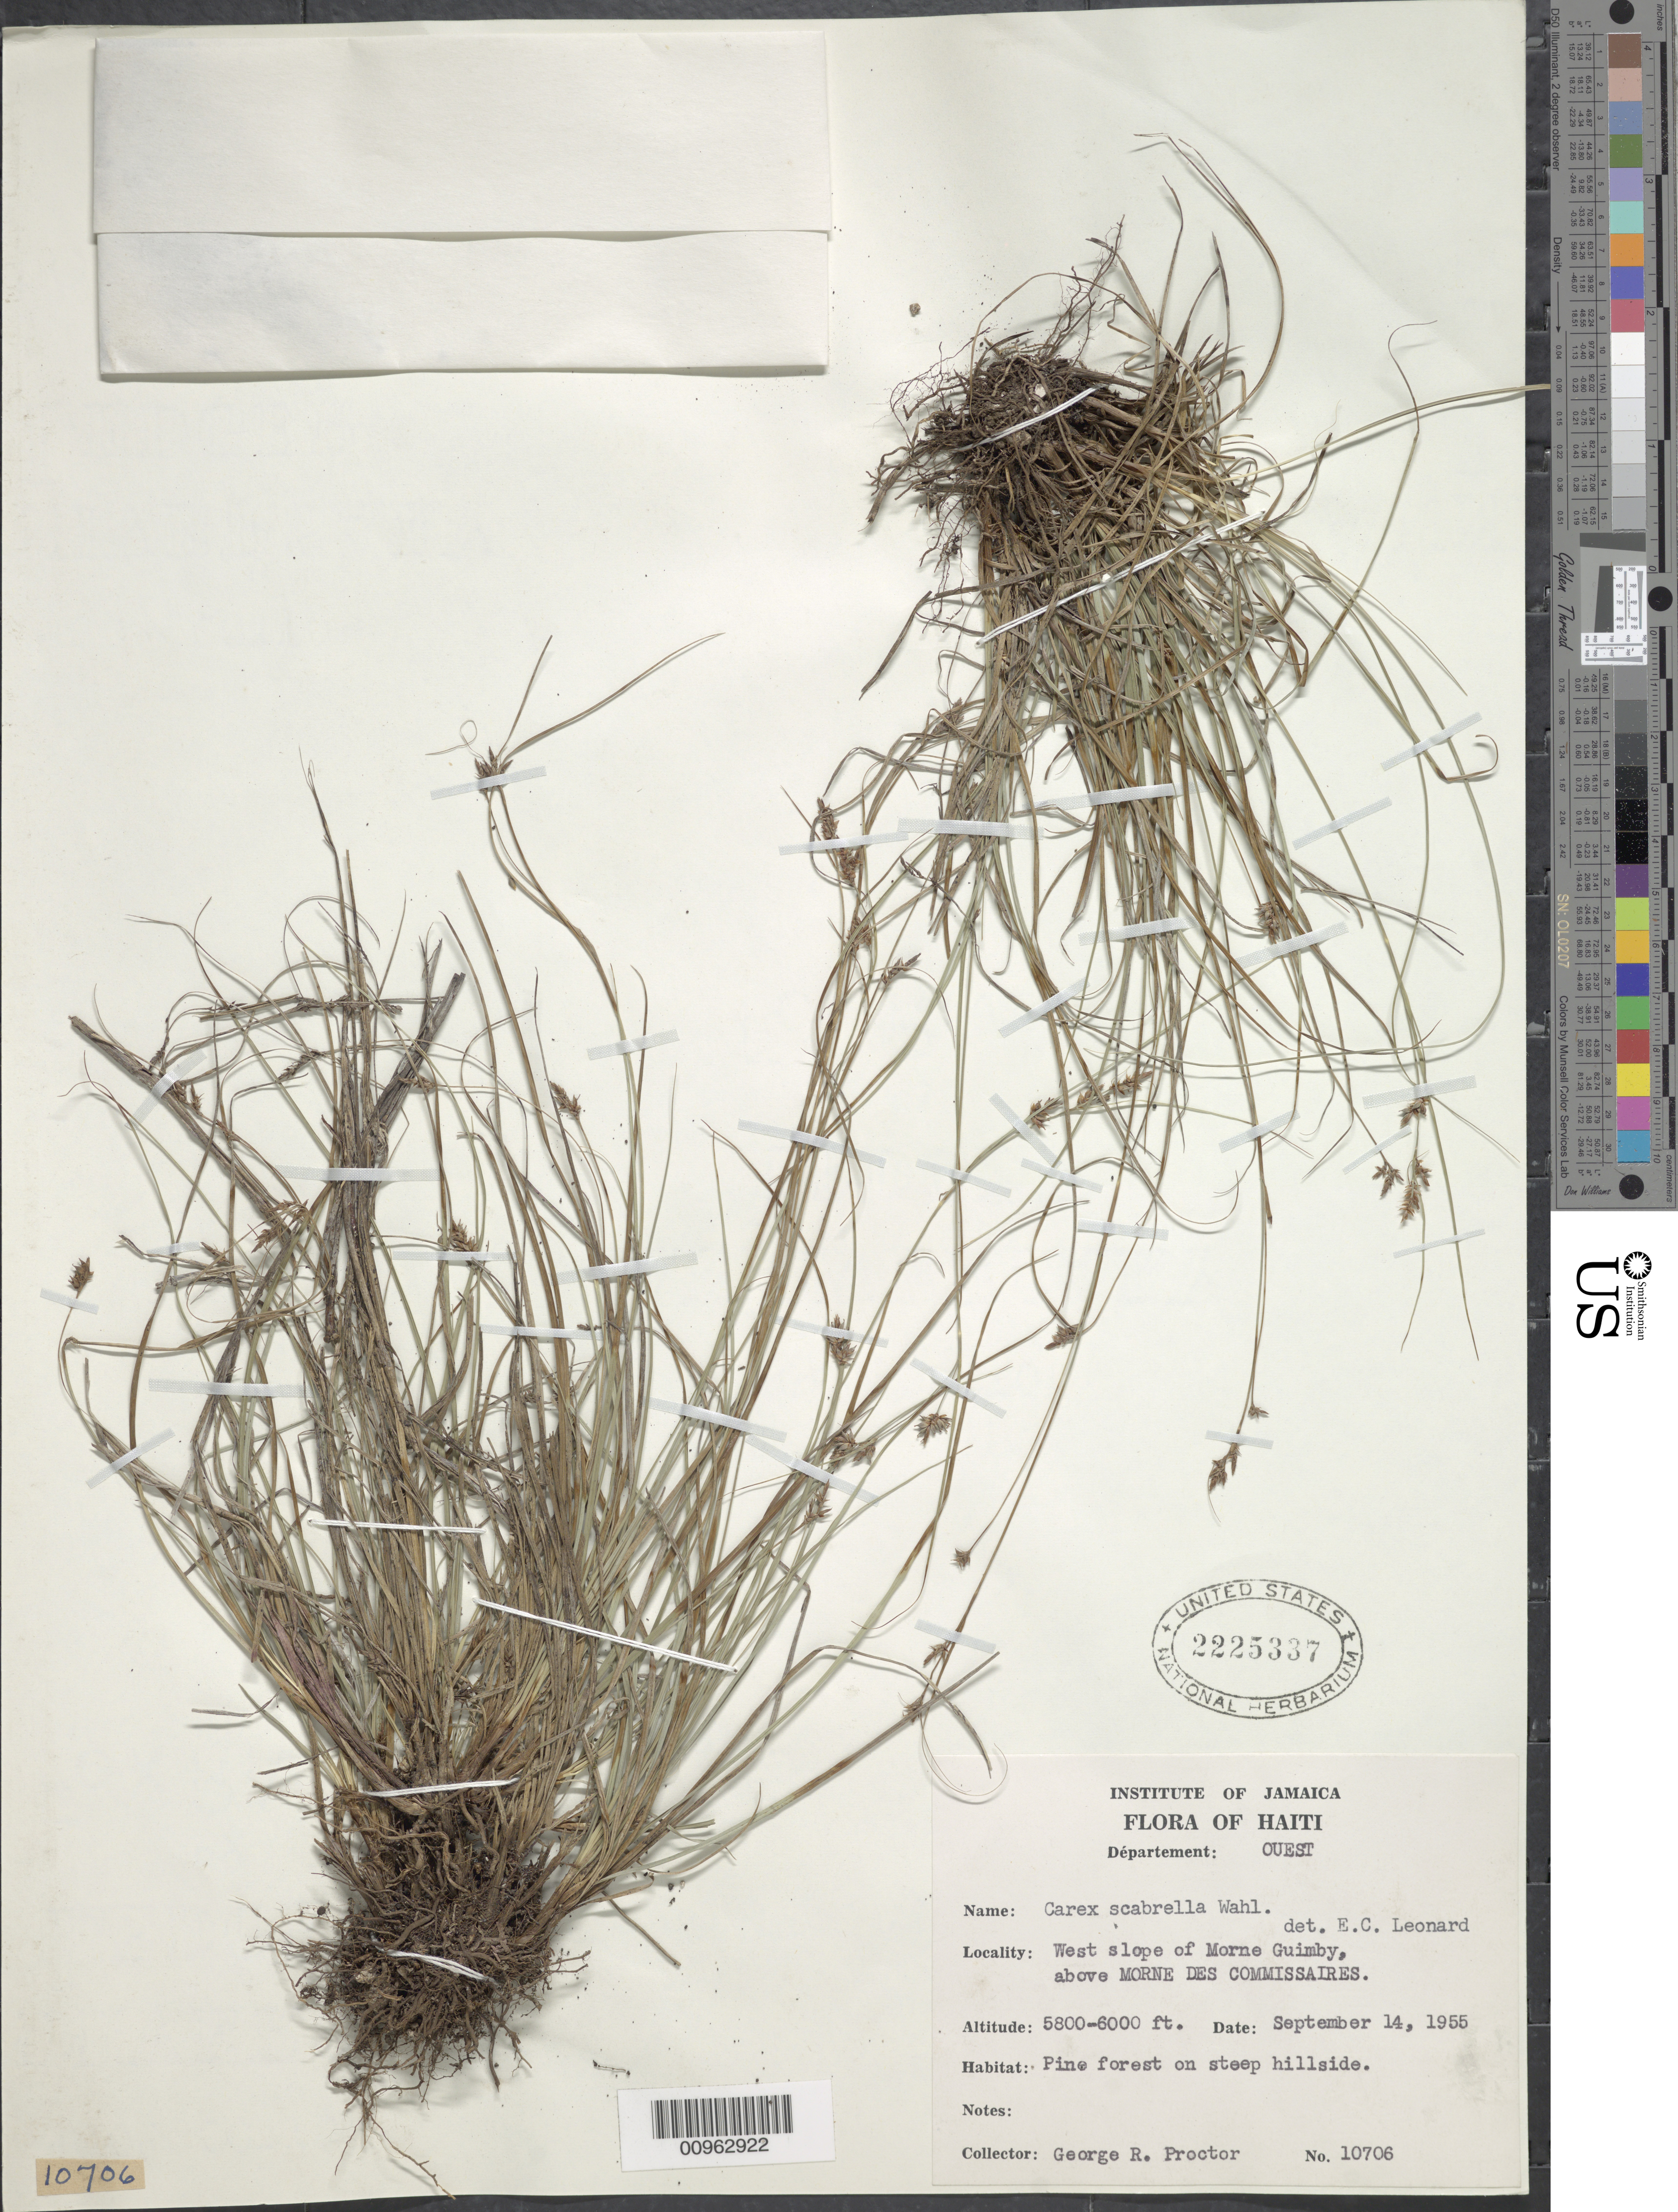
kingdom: Plantae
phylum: Tracheophyta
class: Liliopsida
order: Poales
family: Cyperaceae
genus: Carex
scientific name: Carex scabrella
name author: Wahlenb.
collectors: G. R. Proctor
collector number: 10706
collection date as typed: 14 Sep 1955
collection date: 1955-09-14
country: Haiti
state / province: Ouest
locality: West slope of Morne Guimby, above Morne des Commissaires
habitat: Pine forest on steep hillside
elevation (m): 1768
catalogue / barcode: US 2225337